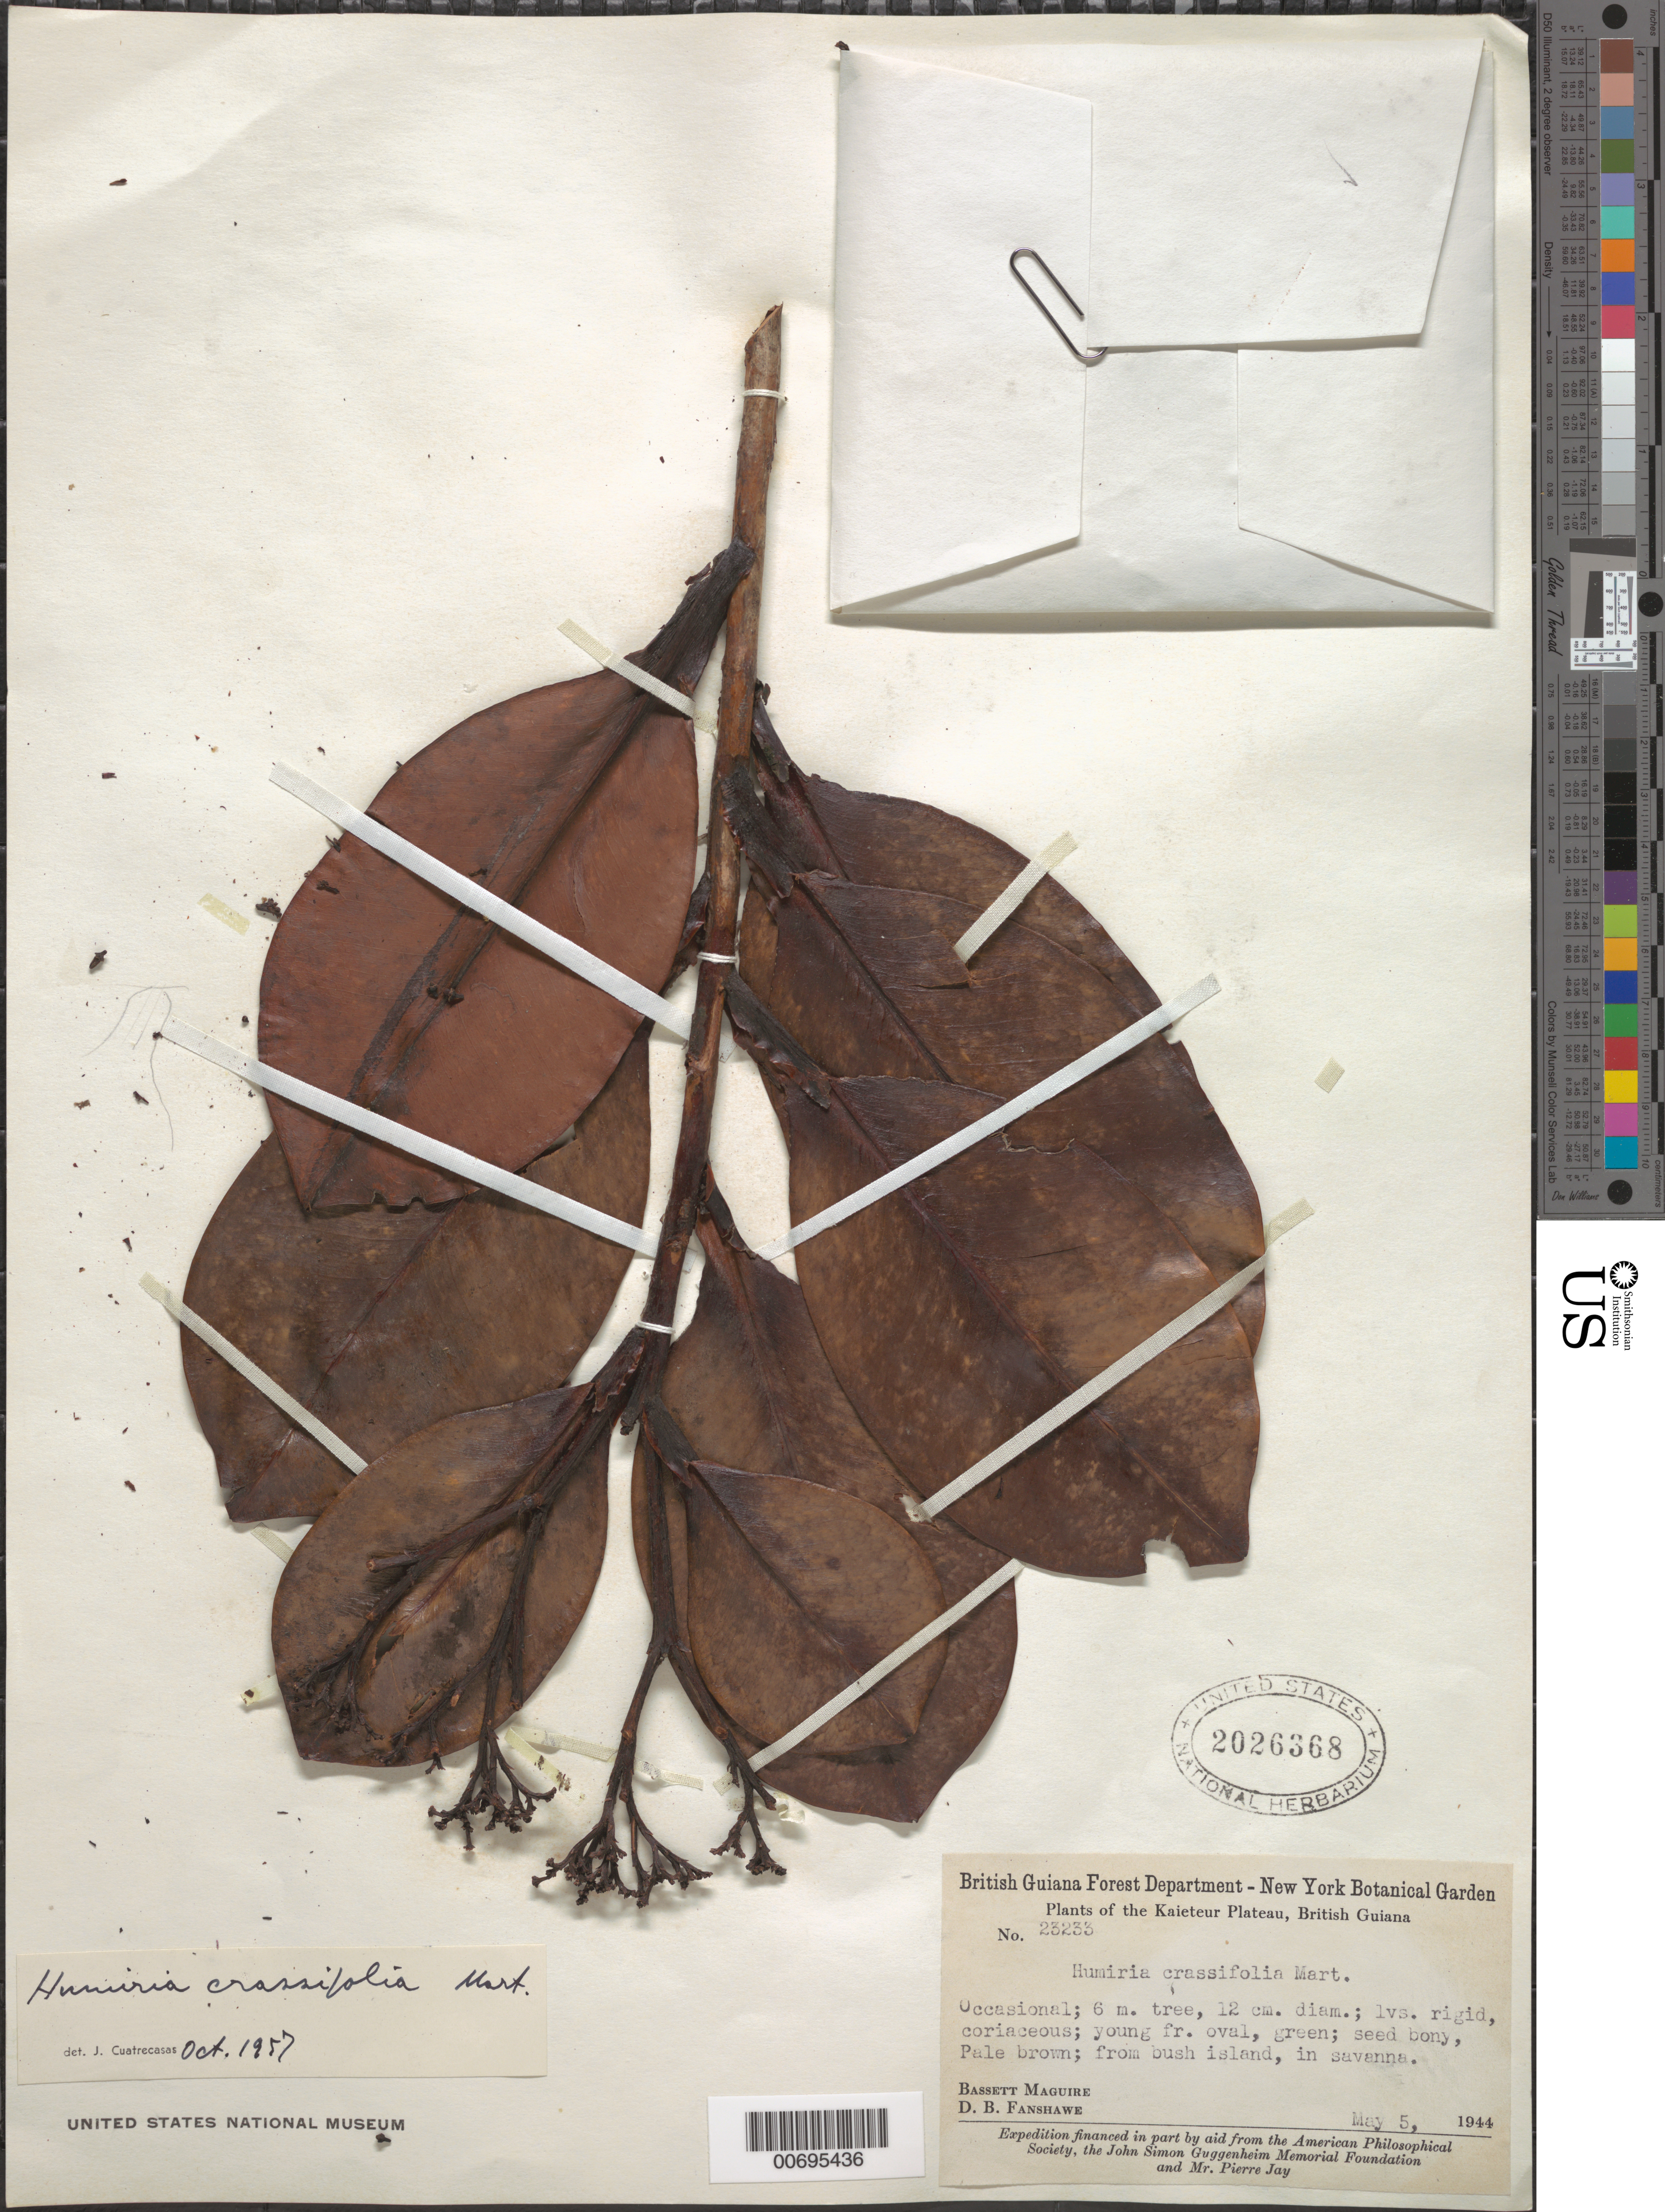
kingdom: Plantae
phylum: Tracheophyta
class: Magnoliopsida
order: Malpighiales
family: Humiriaceae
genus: Humiria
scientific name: Humiria crassifolia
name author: Mart. ex Urb.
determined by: Cuatrecasas, J.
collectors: B. Maguire & D. B. Fanshawe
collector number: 23233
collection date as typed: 5-May-44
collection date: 1944-05-05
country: Guyana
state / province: Potaro-Siparuni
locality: Kaieteur Plateau, Potaro River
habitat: Savanna; from bush island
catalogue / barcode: US 2026368